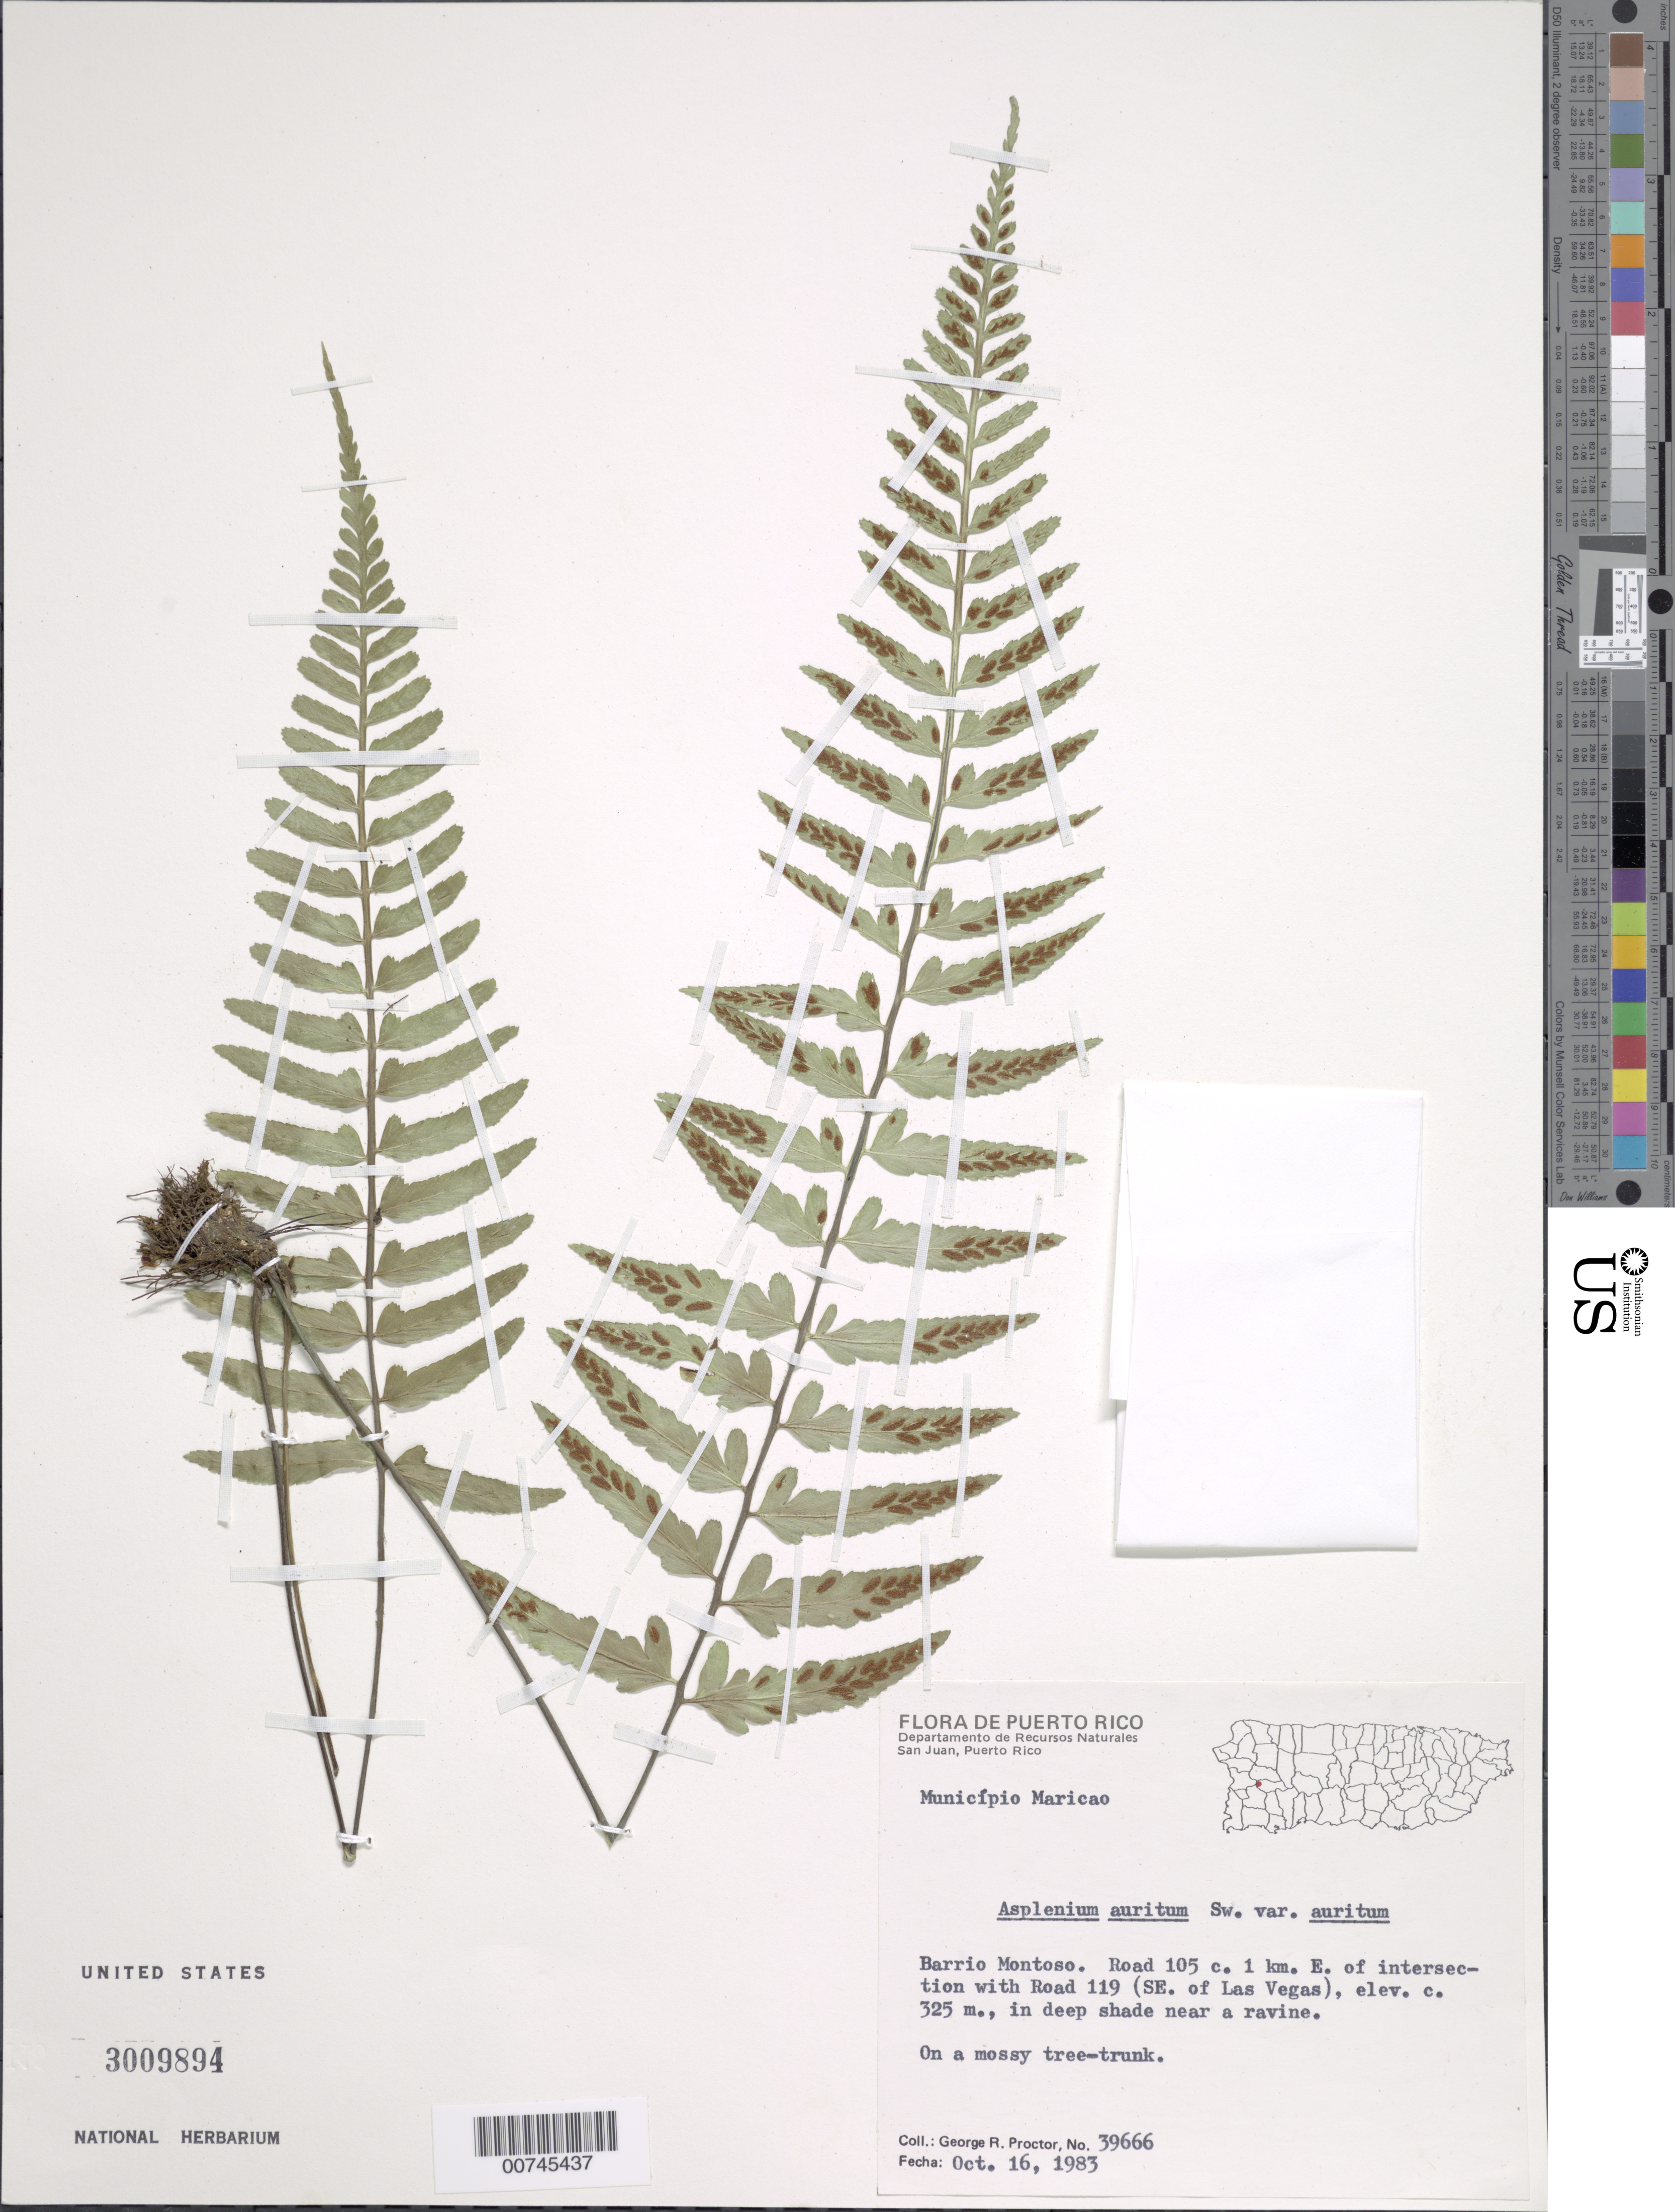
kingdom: Plantae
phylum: Tracheophyta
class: Polypodiopsida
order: Polypodiales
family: Aspleniaceae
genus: Asplenium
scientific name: Asplenium auritum var. auritum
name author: Sw.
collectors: G. R. Proctor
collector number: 39666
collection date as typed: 16 Oct 1983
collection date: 1983-10-16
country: Puerto Rico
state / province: Maricao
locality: Barrio Montoso. Road 105 c. 1 km E of intersetion with Road 119 (Se of Las Vegas), in deep shade near a ravine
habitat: On a mossy tree-trunk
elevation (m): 325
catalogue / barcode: US 3009894